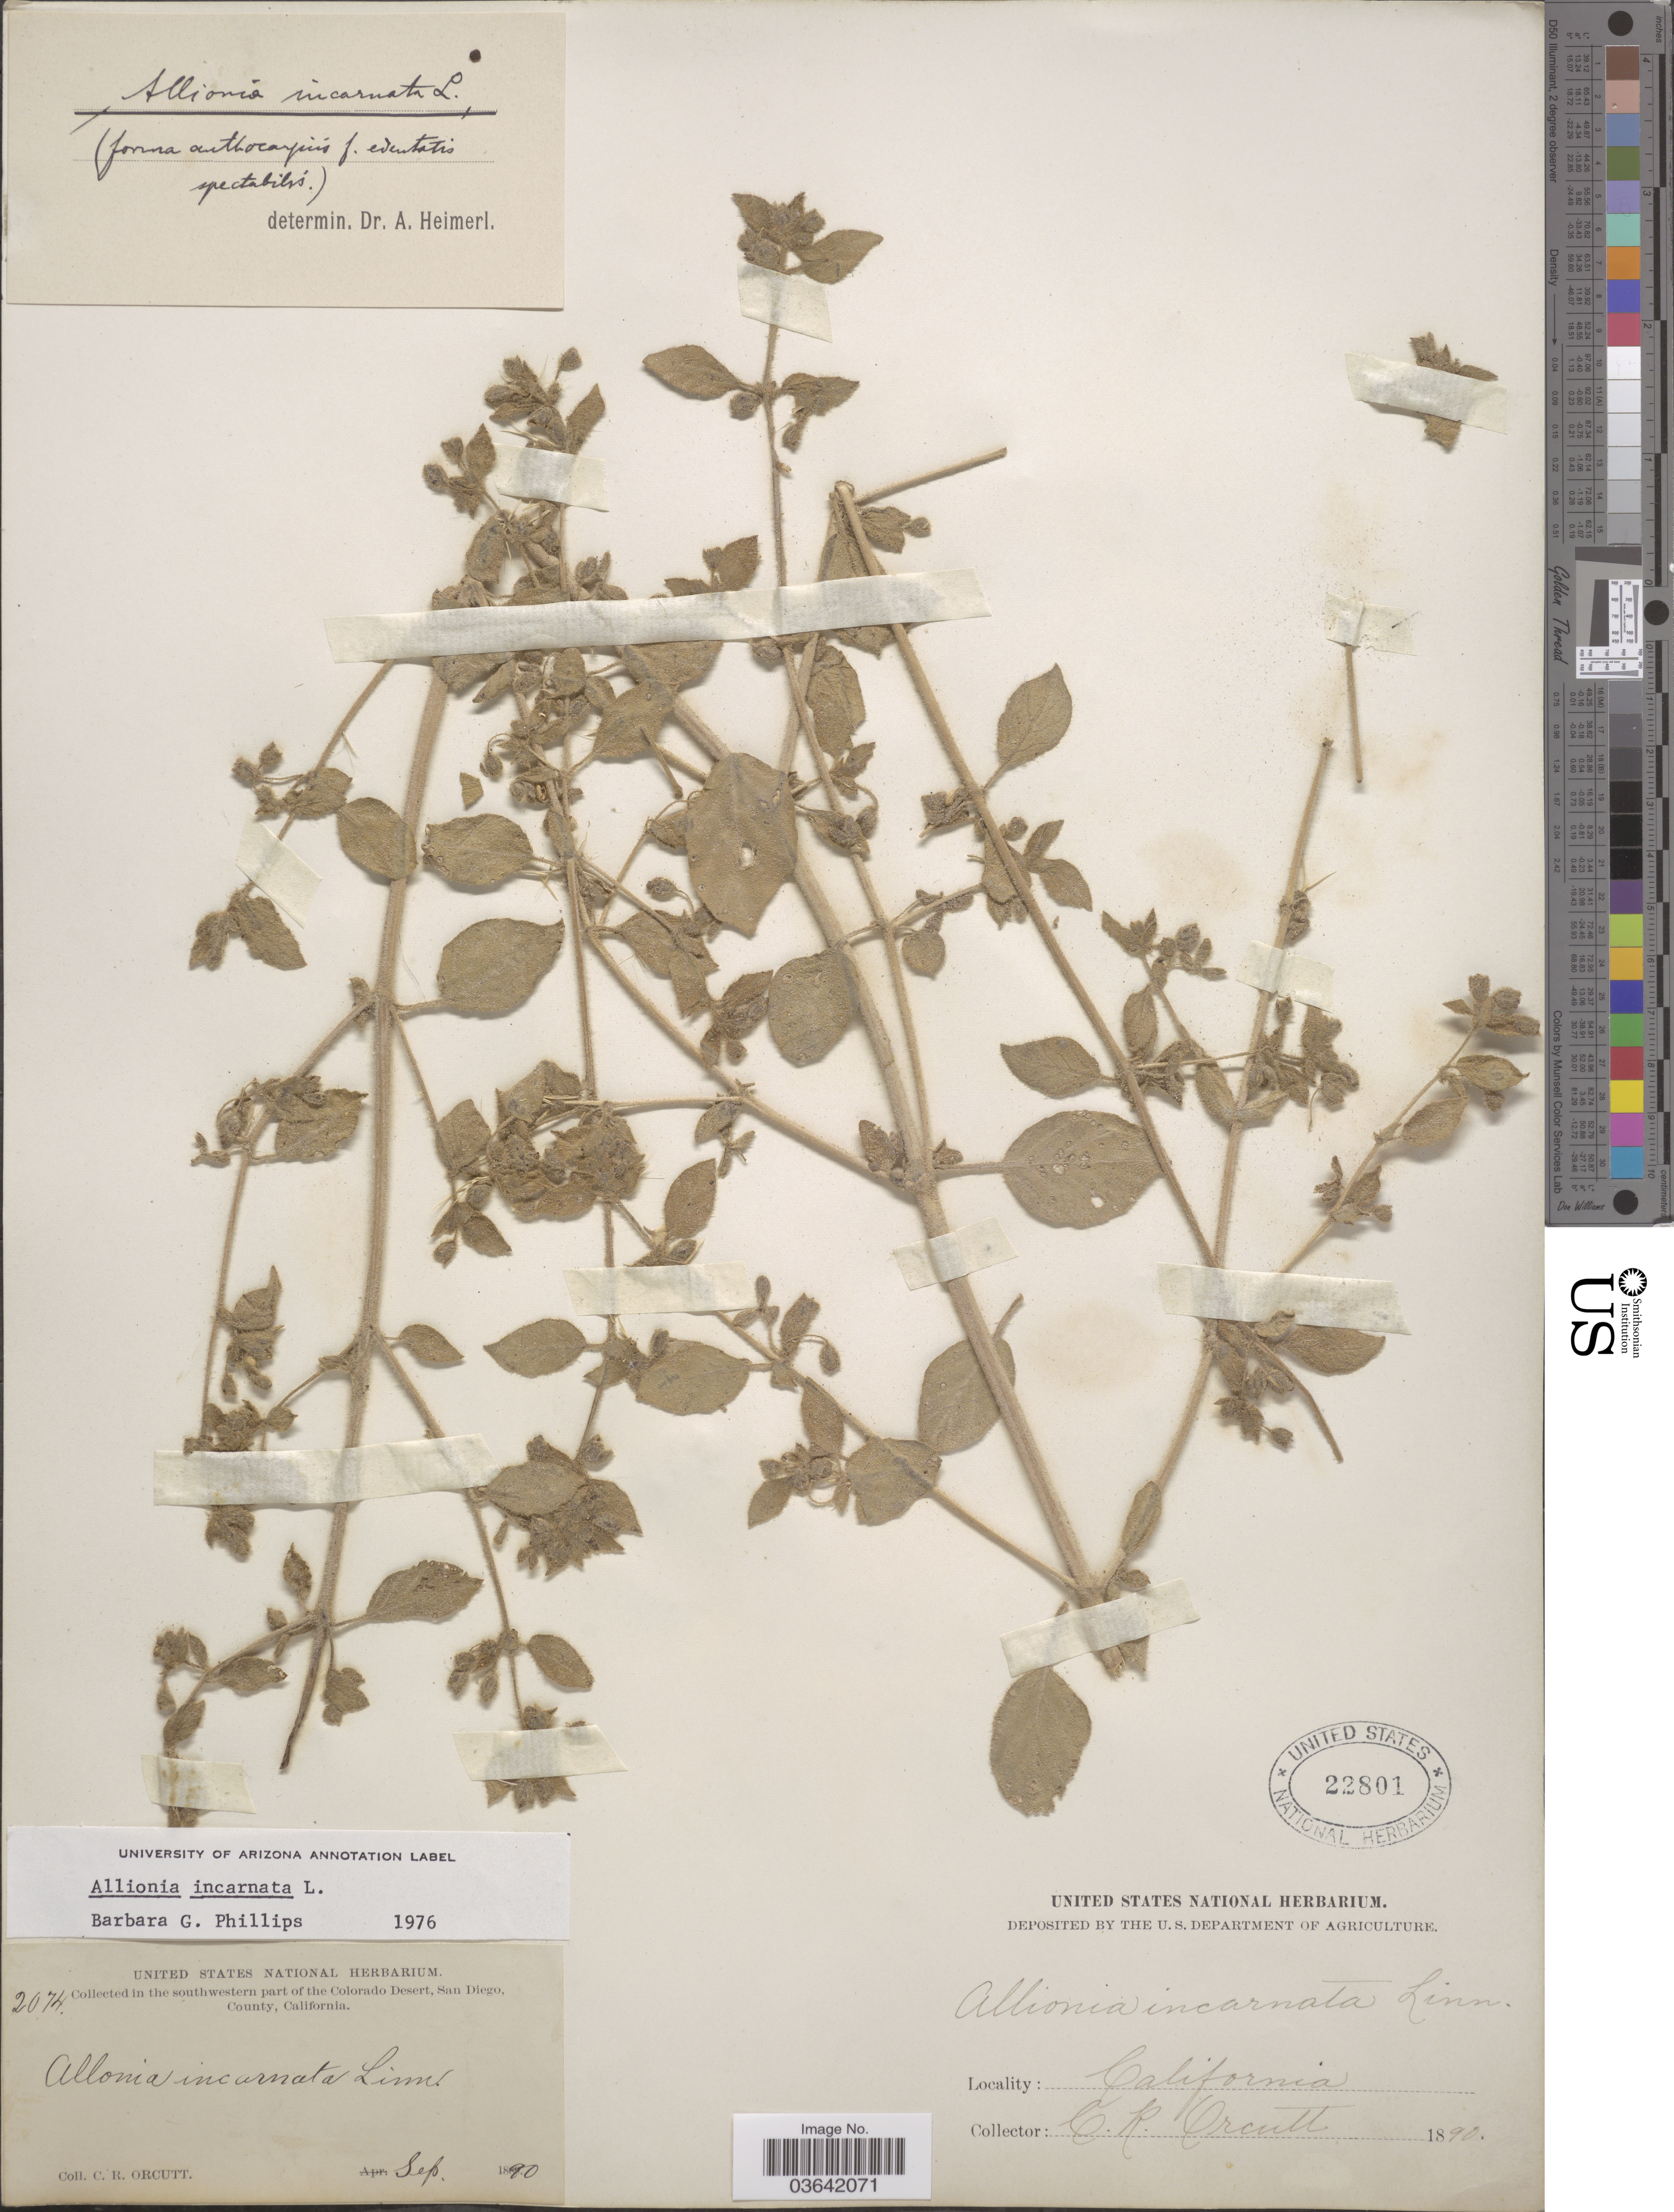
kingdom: Plantae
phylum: Tracheophyta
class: Magnoliopsida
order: Caryophyllales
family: Nyctaginaceae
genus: Allionia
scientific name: Allionia incarnata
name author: L.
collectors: C. R. Orcutt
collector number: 2074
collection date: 1890-09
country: United States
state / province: California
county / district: San Diego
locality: In the southwestern part of the Colorado Desert, San Diego County.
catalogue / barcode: US 22801